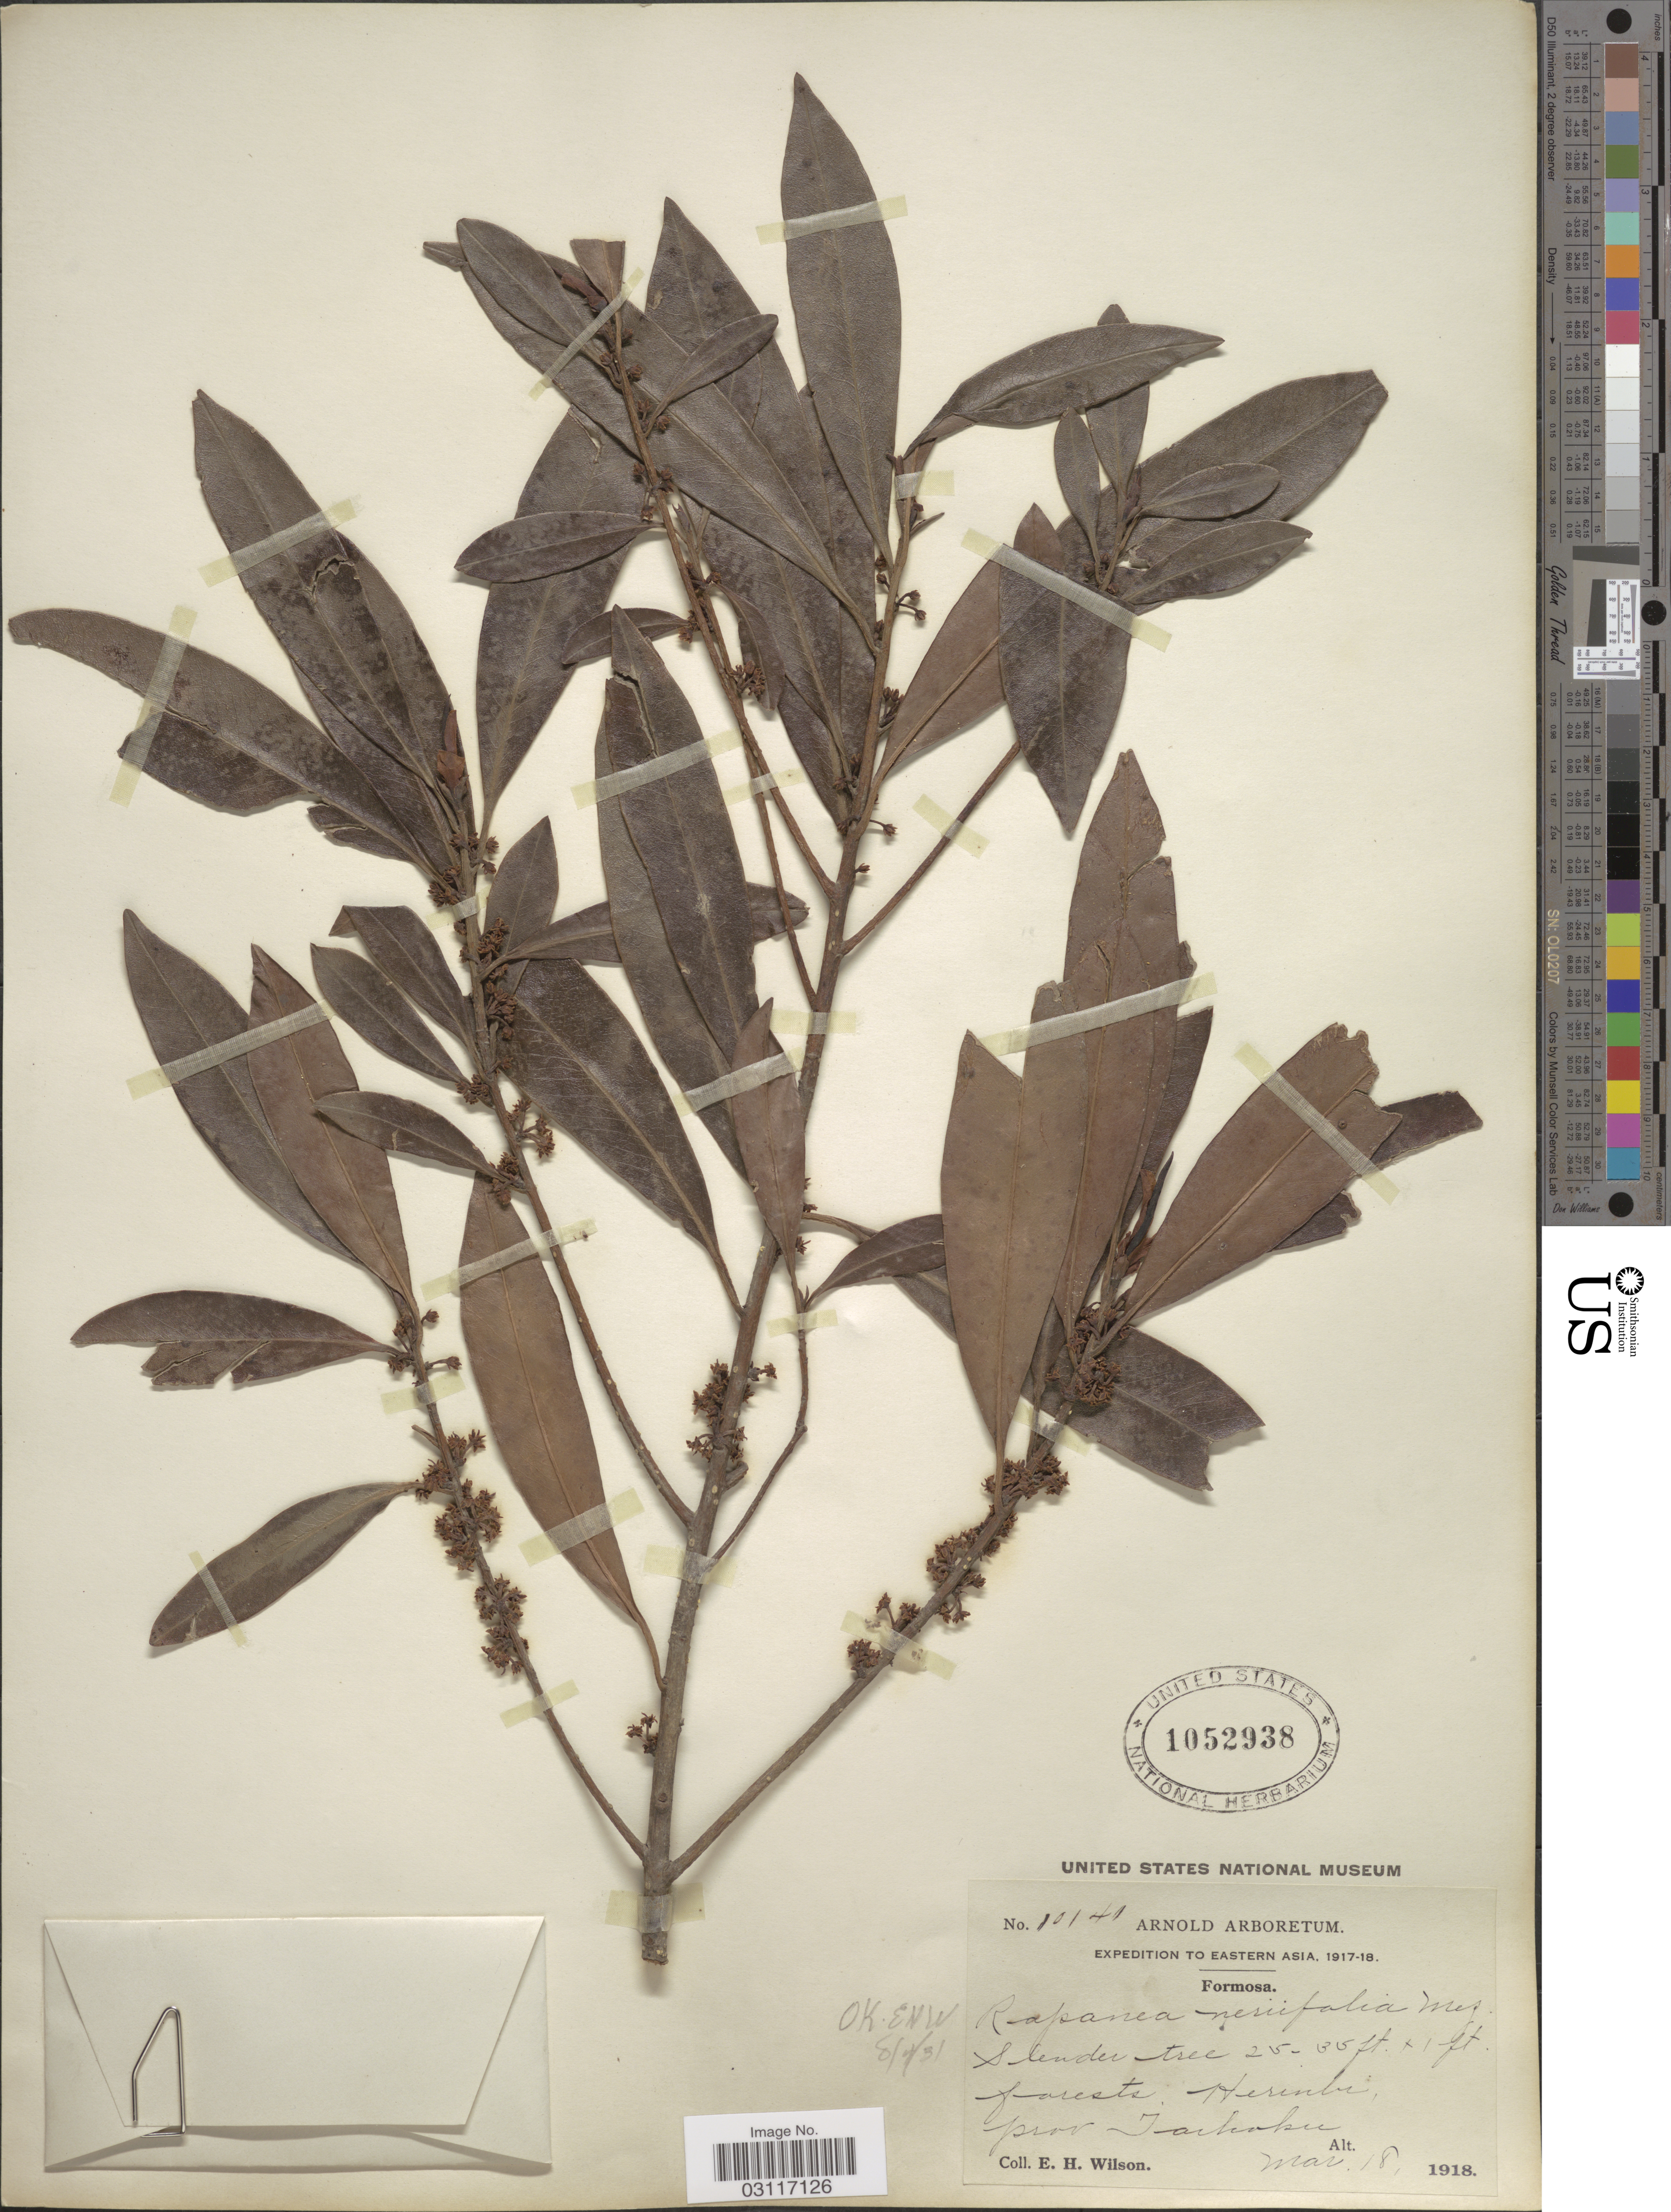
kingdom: Plantae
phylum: Tracheophyta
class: Magnoliopsida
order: Ericales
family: Primulaceae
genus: Myrsine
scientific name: Myrsine seguinii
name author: H. Lév.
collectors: E. Wilson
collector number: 10141*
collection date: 1918-03-18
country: Taiwan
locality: Eastern Asia. Formosa. Forests. Herinbi, prov. Taihoku.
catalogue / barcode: US 1052938